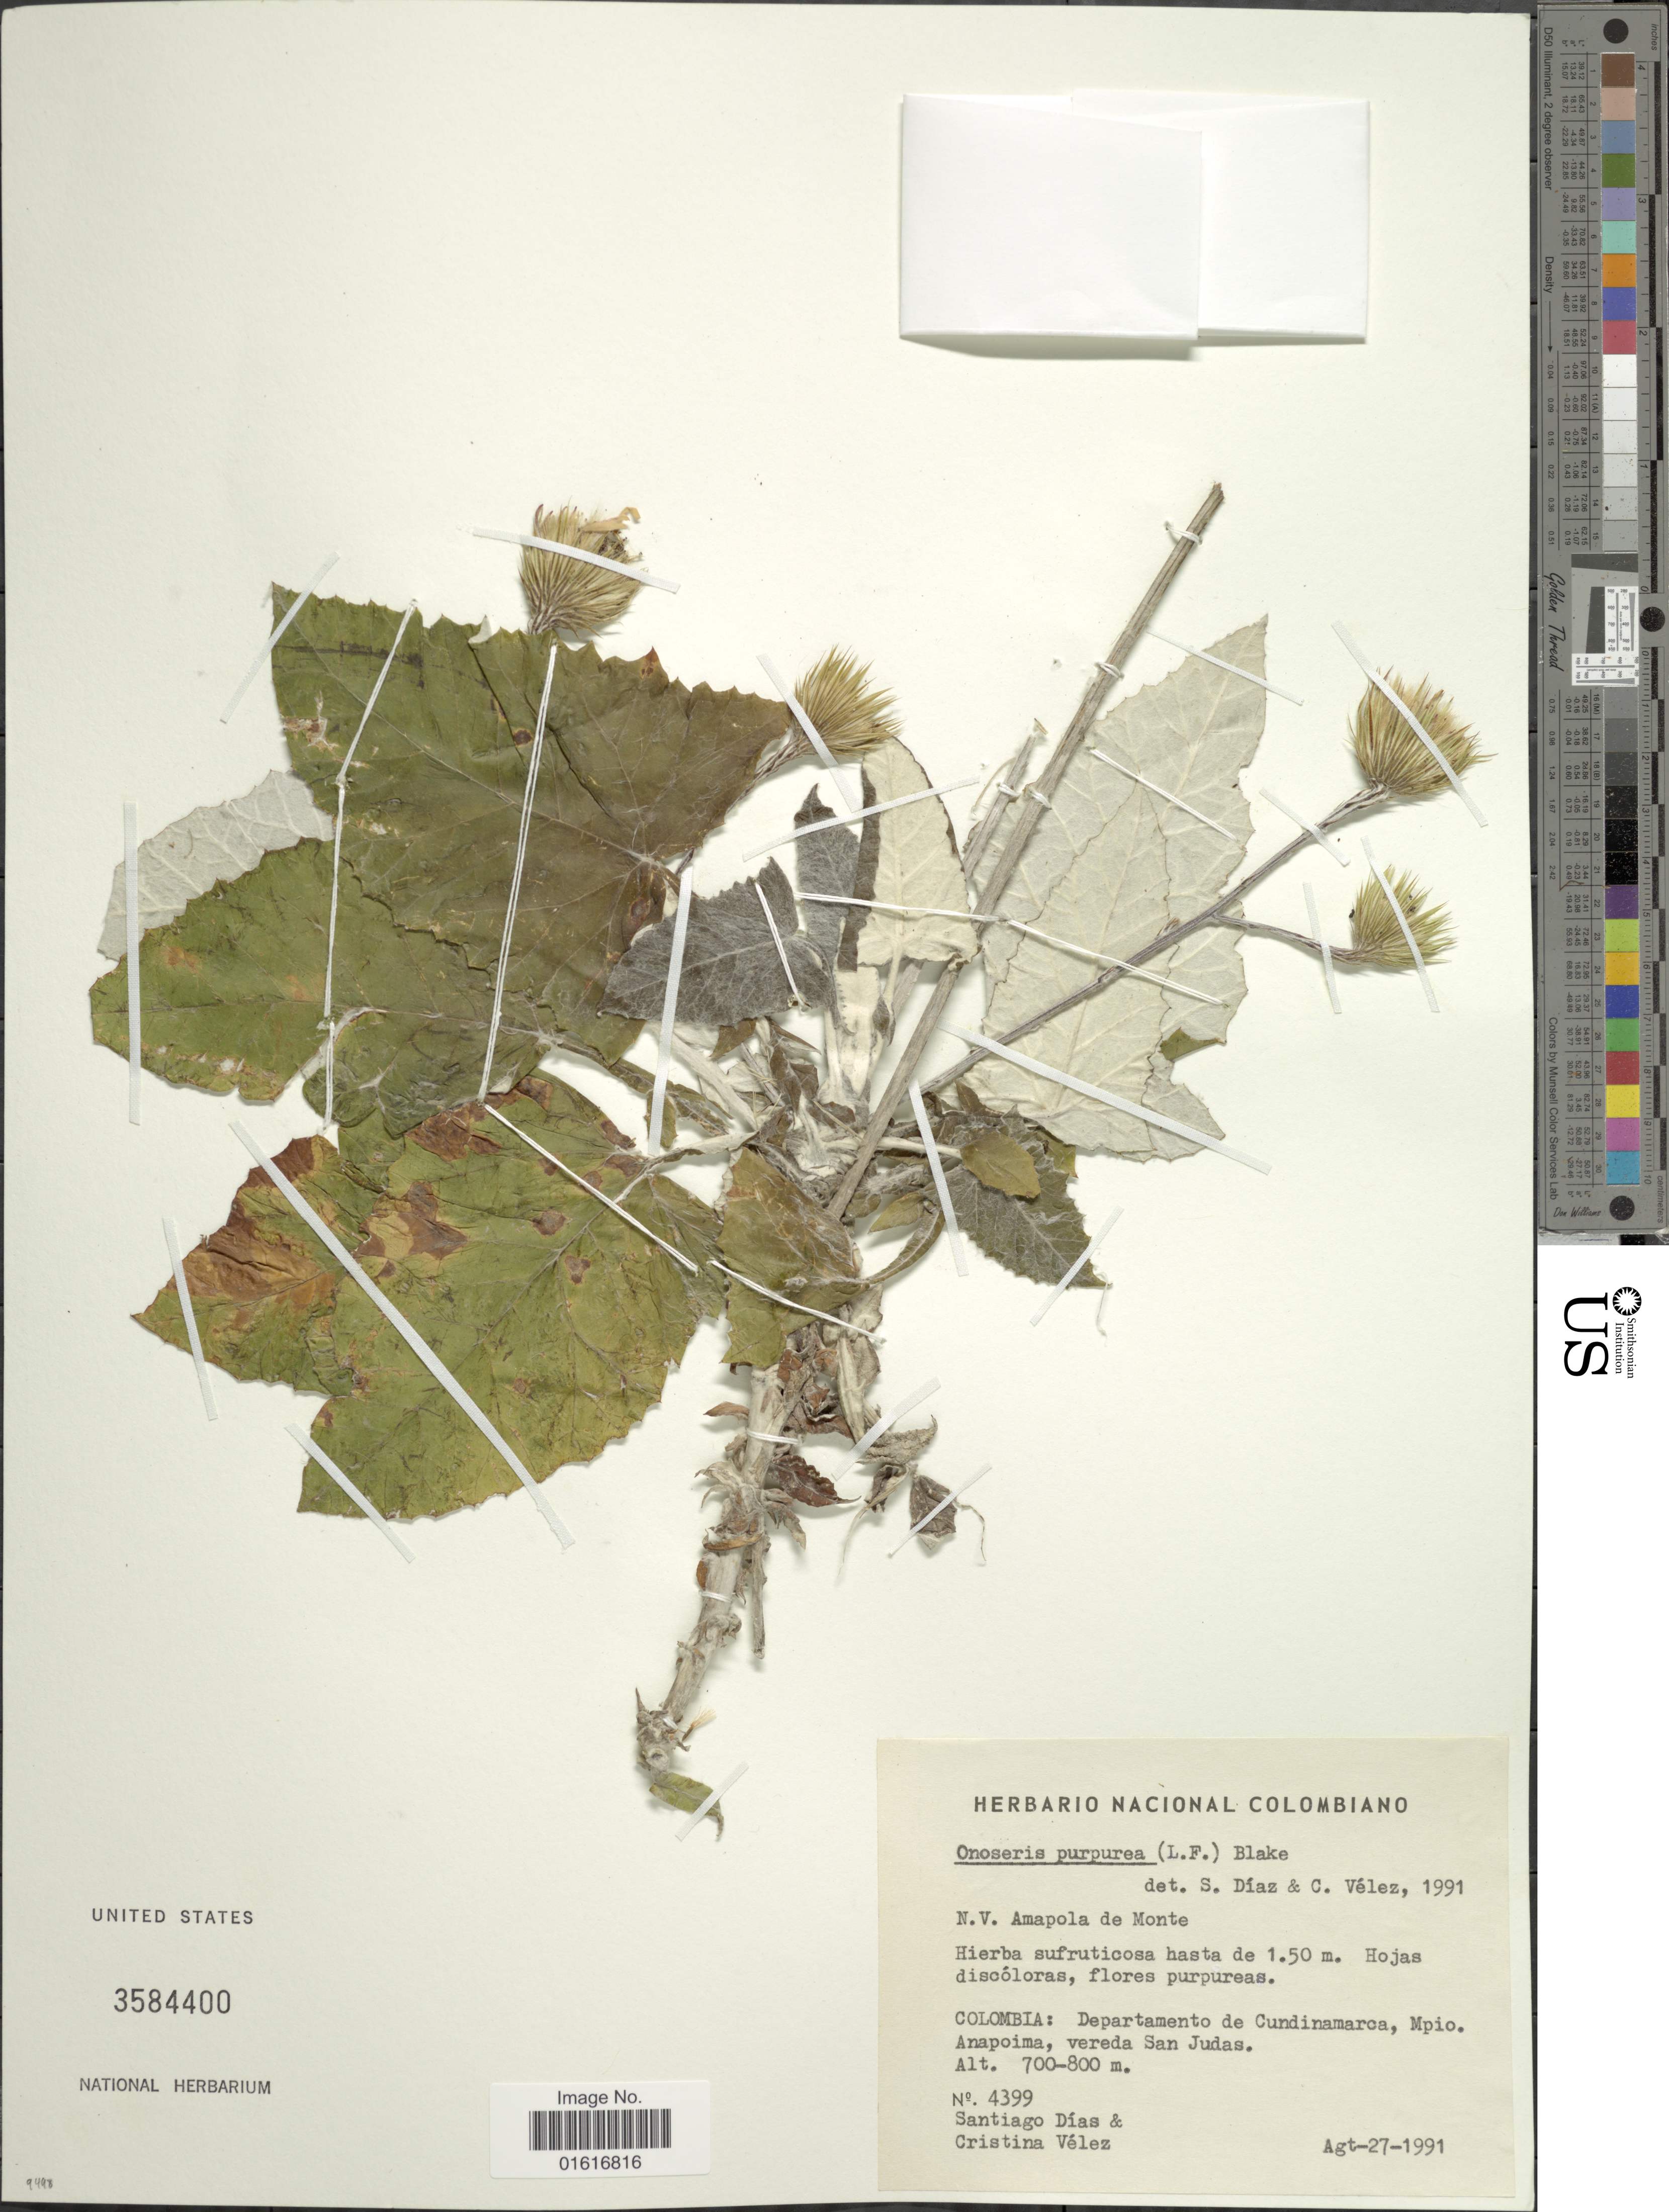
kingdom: Plantae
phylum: Tracheophyta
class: Magnoliopsida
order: Asterales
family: Asteraceae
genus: Onoseris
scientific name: Onoseris purpurea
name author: (L. f.) S.F. Blake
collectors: S. Dias & C. Velez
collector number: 4399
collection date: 1991-08-27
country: Colombia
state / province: Cundinamarca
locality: Mpio. Anapoima, vereda San Judas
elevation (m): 700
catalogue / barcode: US 3584400